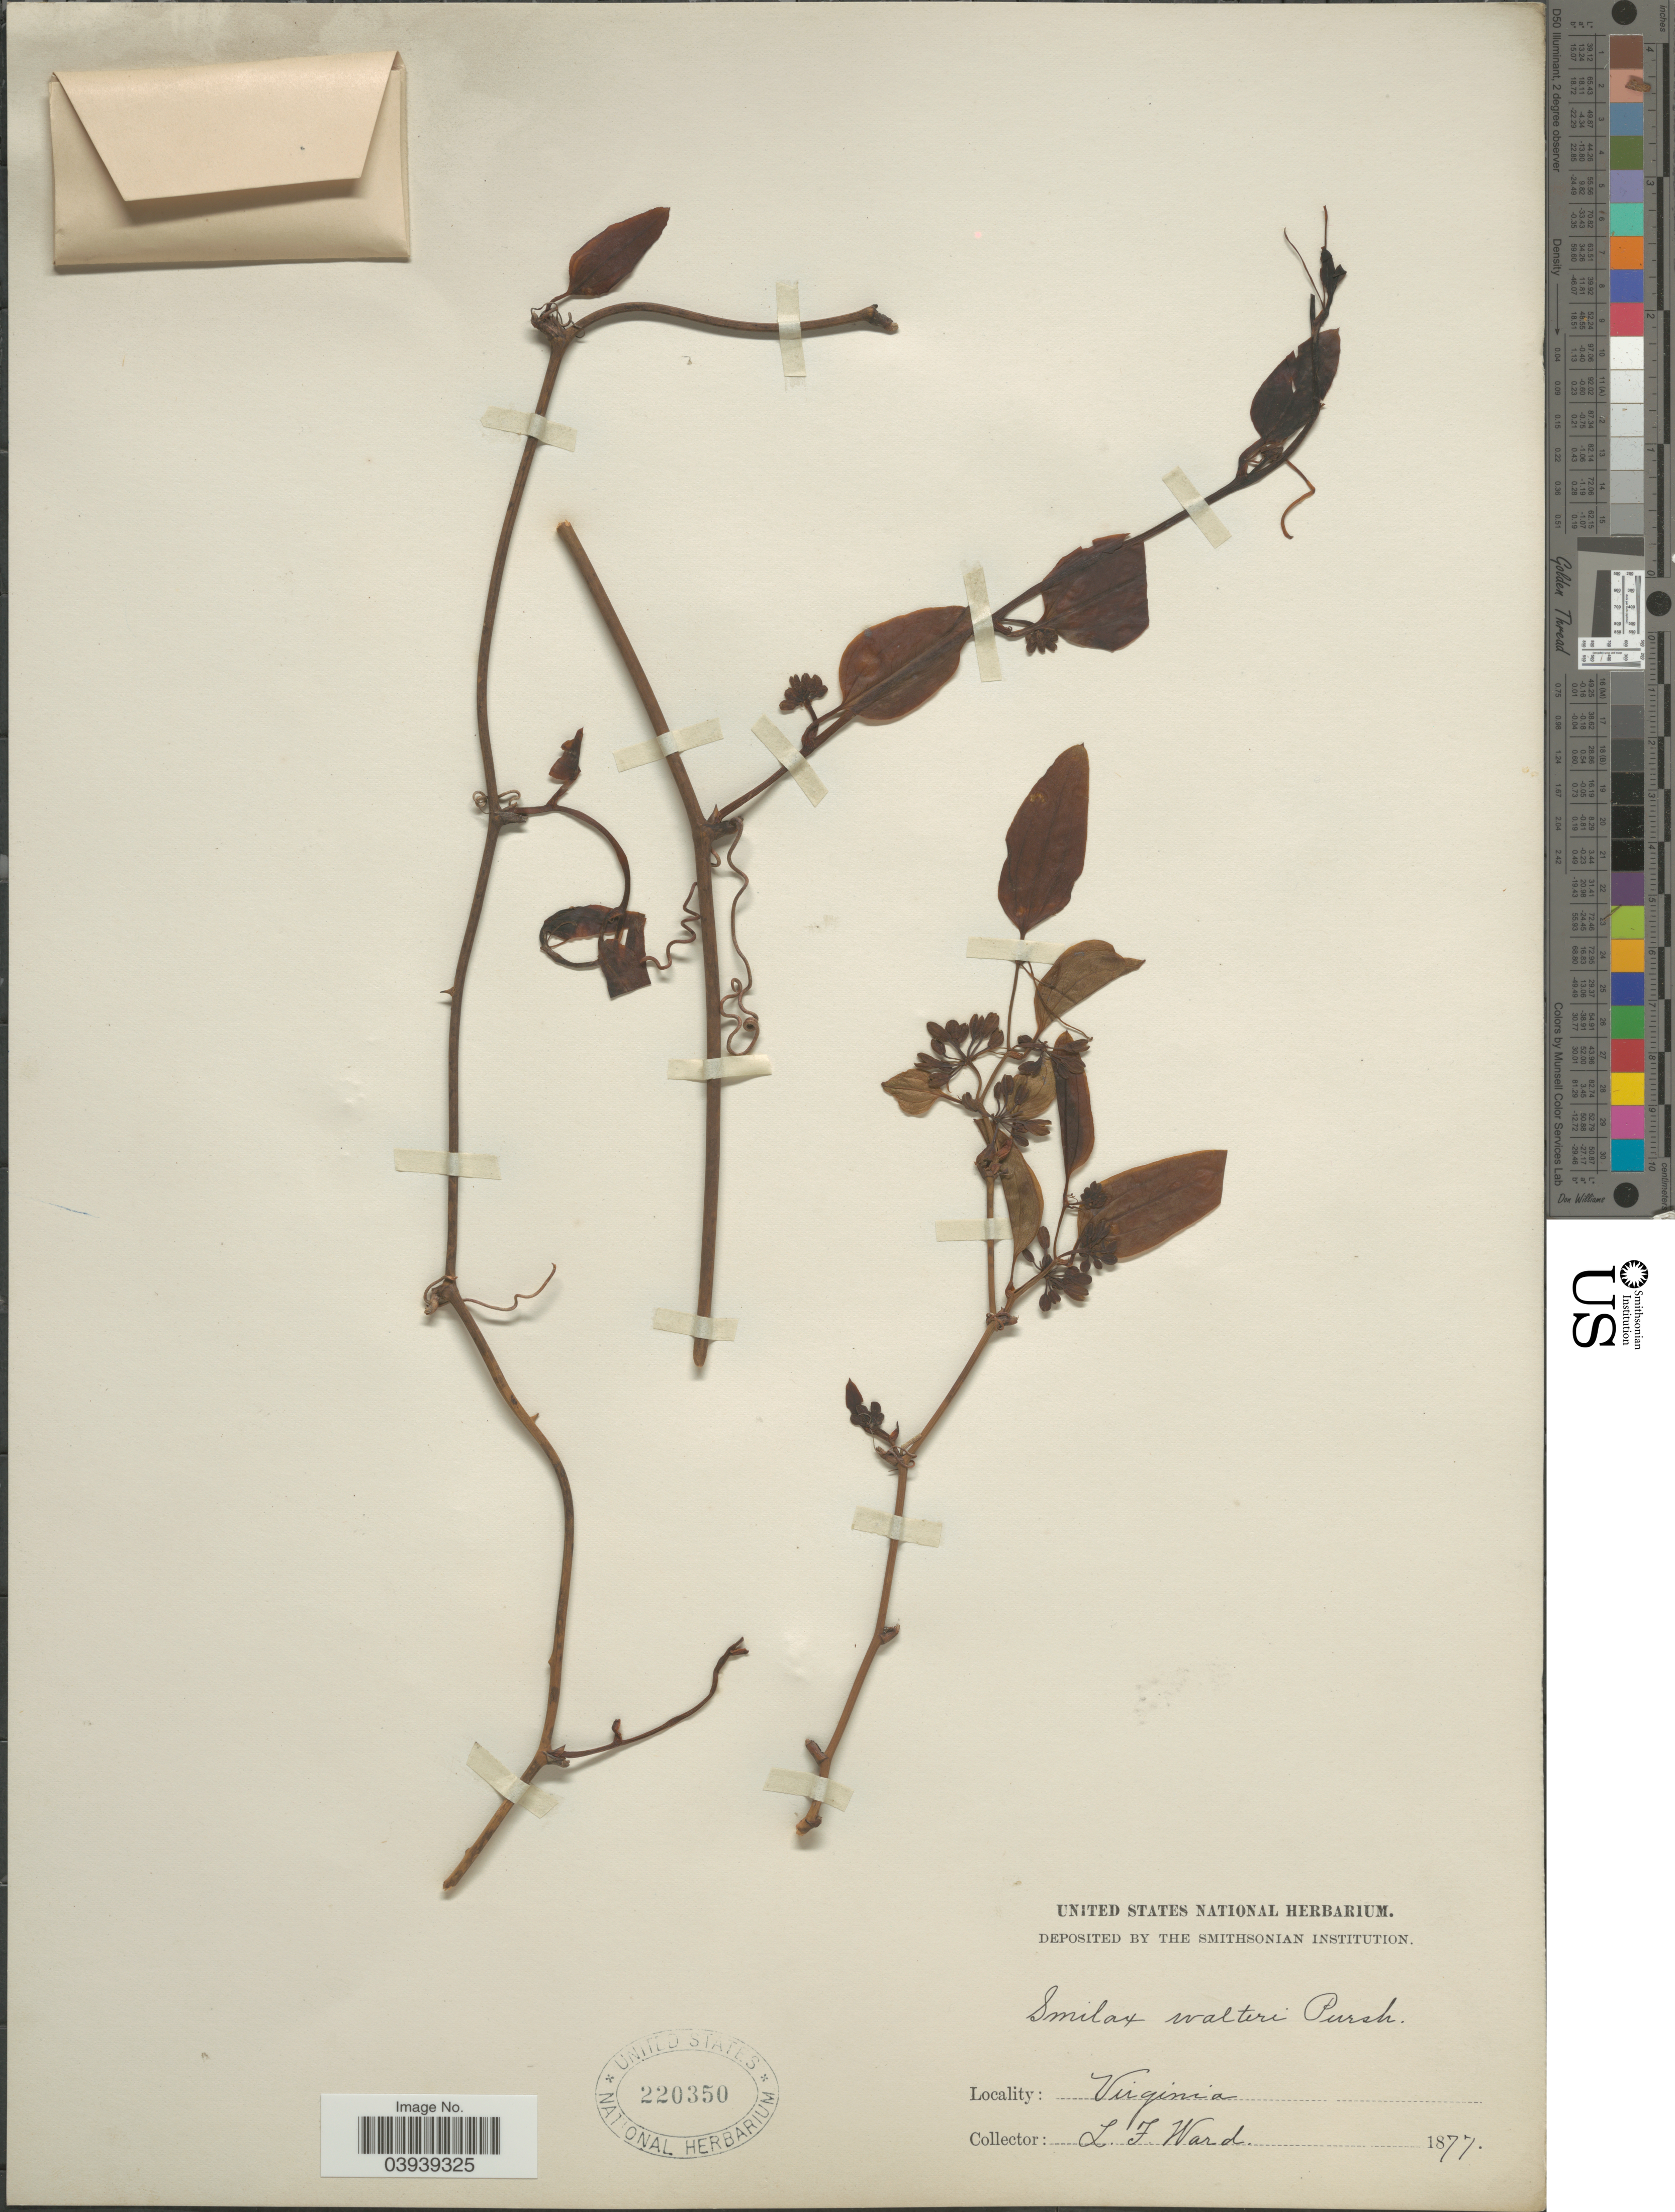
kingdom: Plantae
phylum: Tracheophyta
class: Liliopsida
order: Liliales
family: Smilacaceae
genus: Smilax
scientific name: Smilax walteri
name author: Pursh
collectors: L. Ward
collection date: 1877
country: United States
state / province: Virginia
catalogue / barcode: US 220350